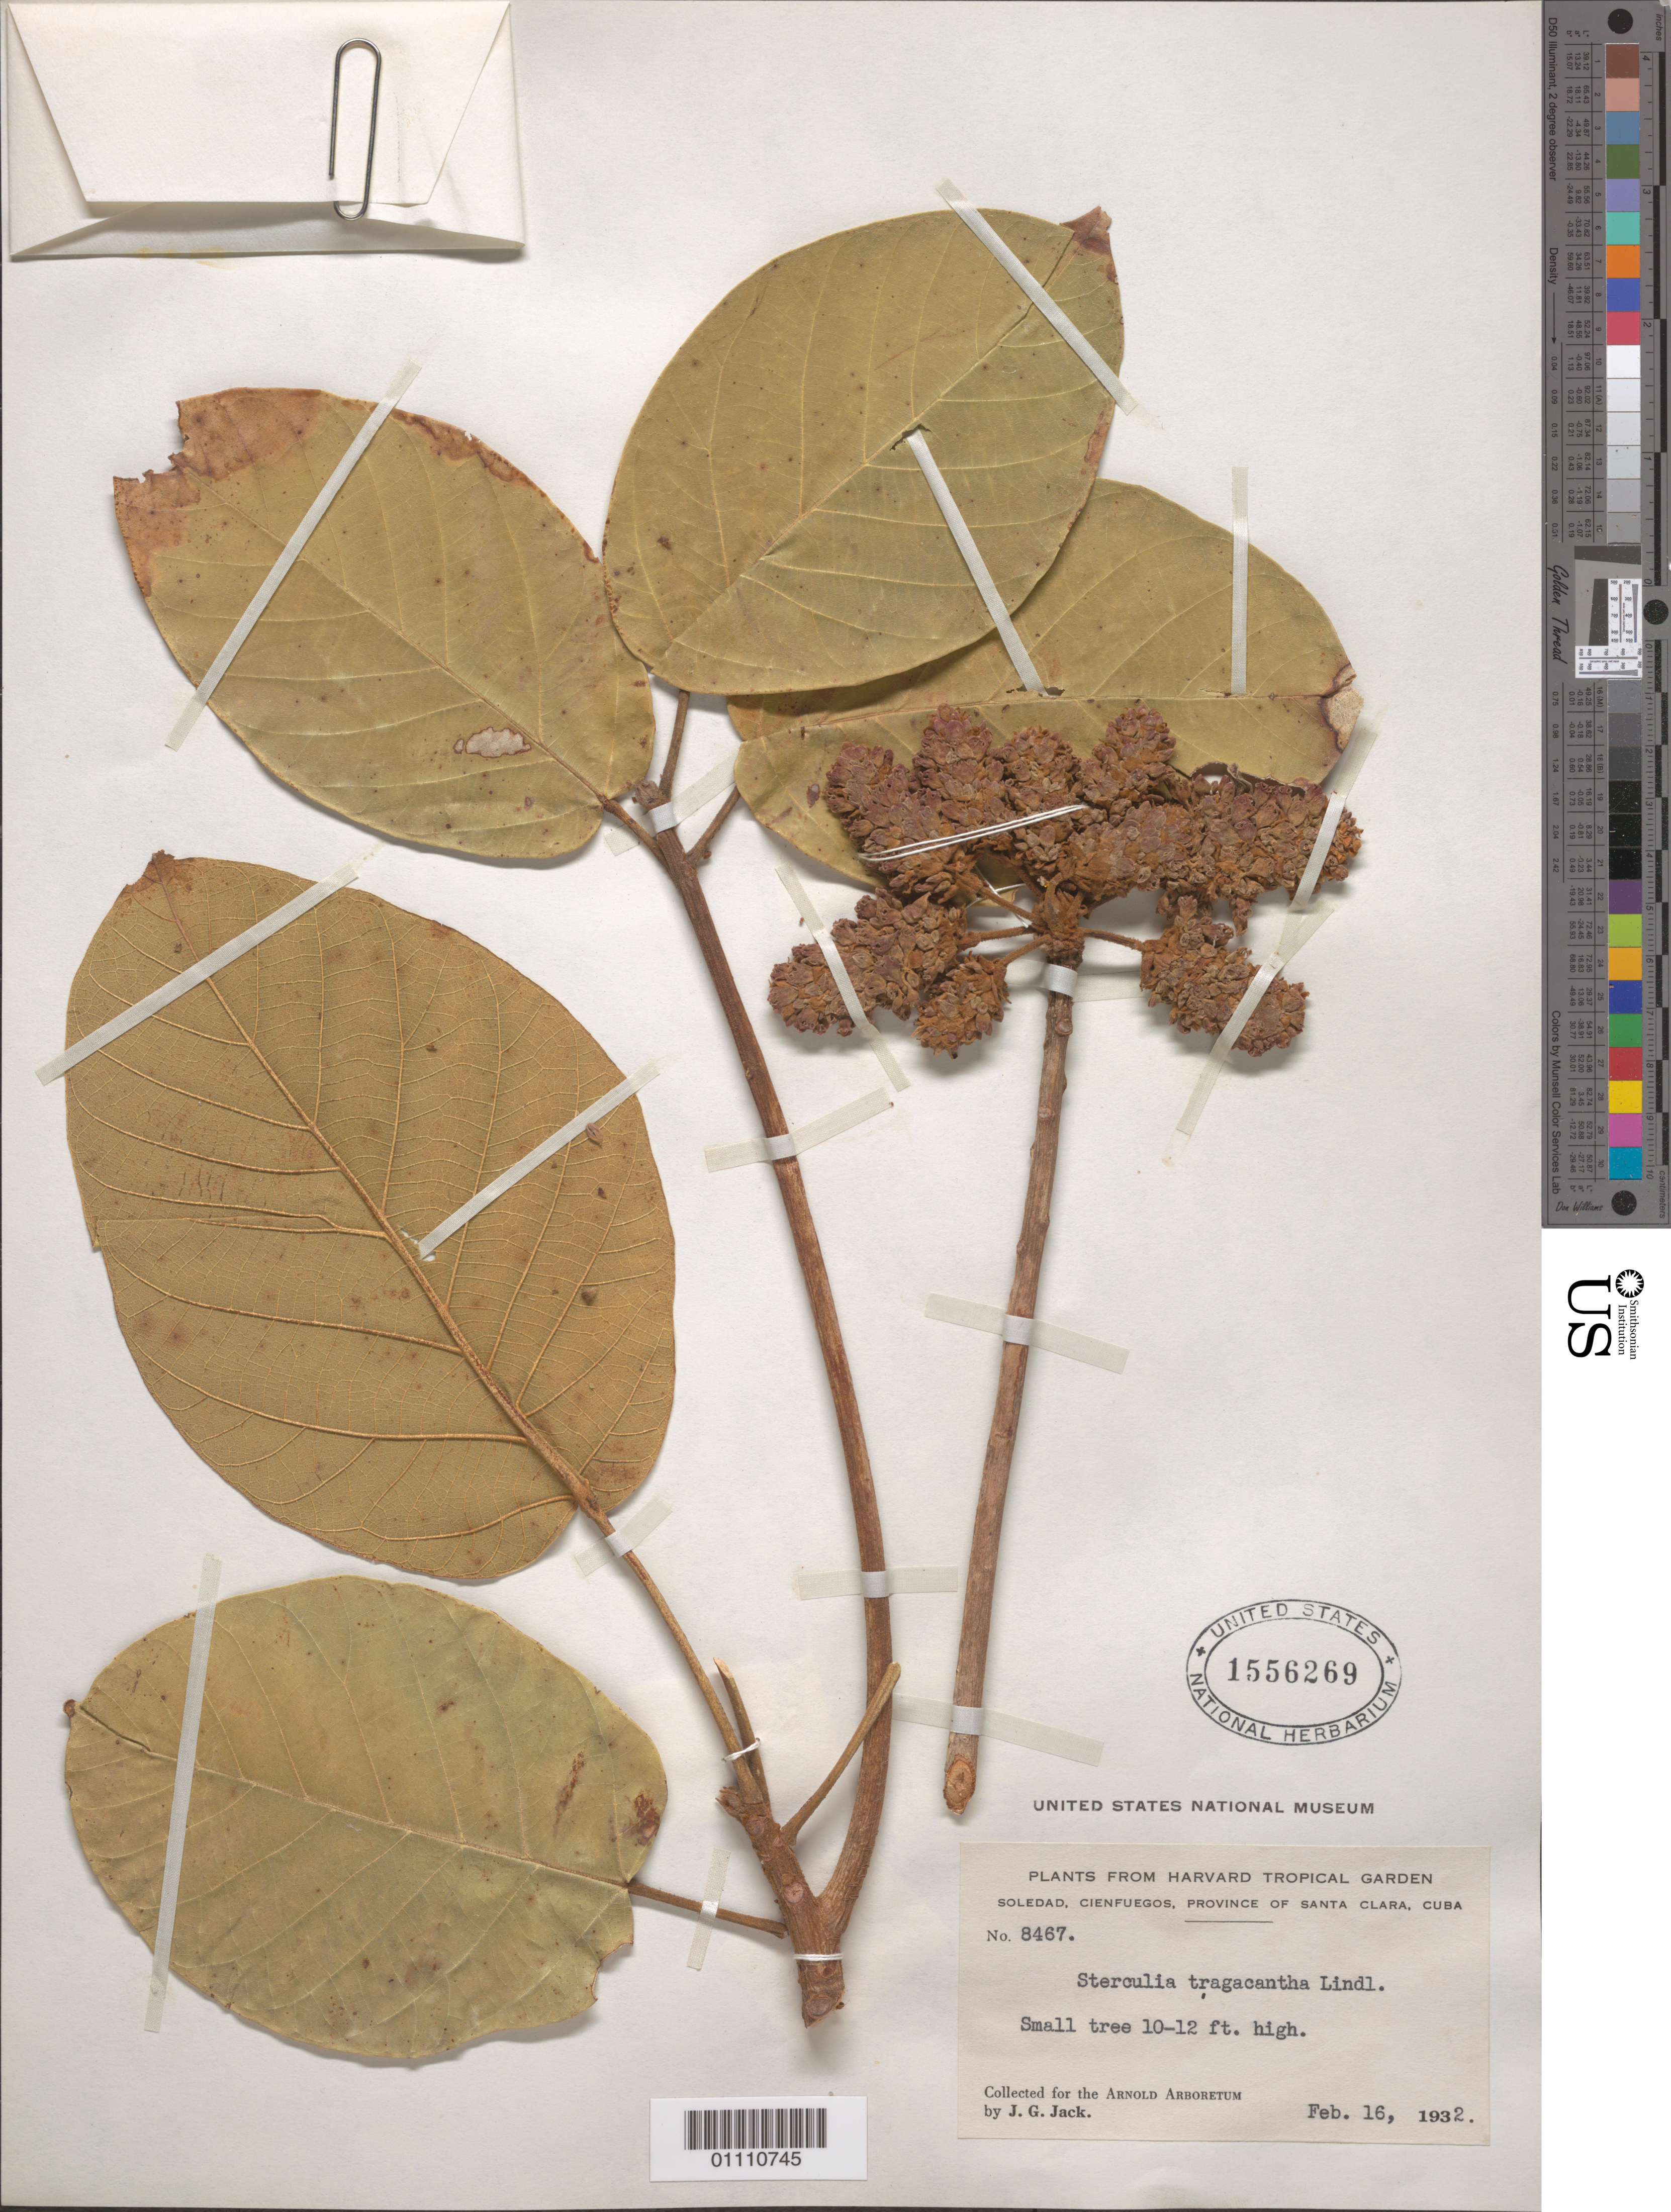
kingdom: Plantae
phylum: Tracheophyta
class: Magnoliopsida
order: Malvales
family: Malvaceae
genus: Sterculia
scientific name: Sterculia tragacantha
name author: Lindl.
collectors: J. G. Jack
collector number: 8467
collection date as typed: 16 Feb 1932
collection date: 1932-02-16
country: Cuba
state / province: Cienfuegos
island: Cuba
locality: Harvard Tropical Garden, Soledad, Cienfuegos, Province of Santa Clara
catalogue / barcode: US 1556269